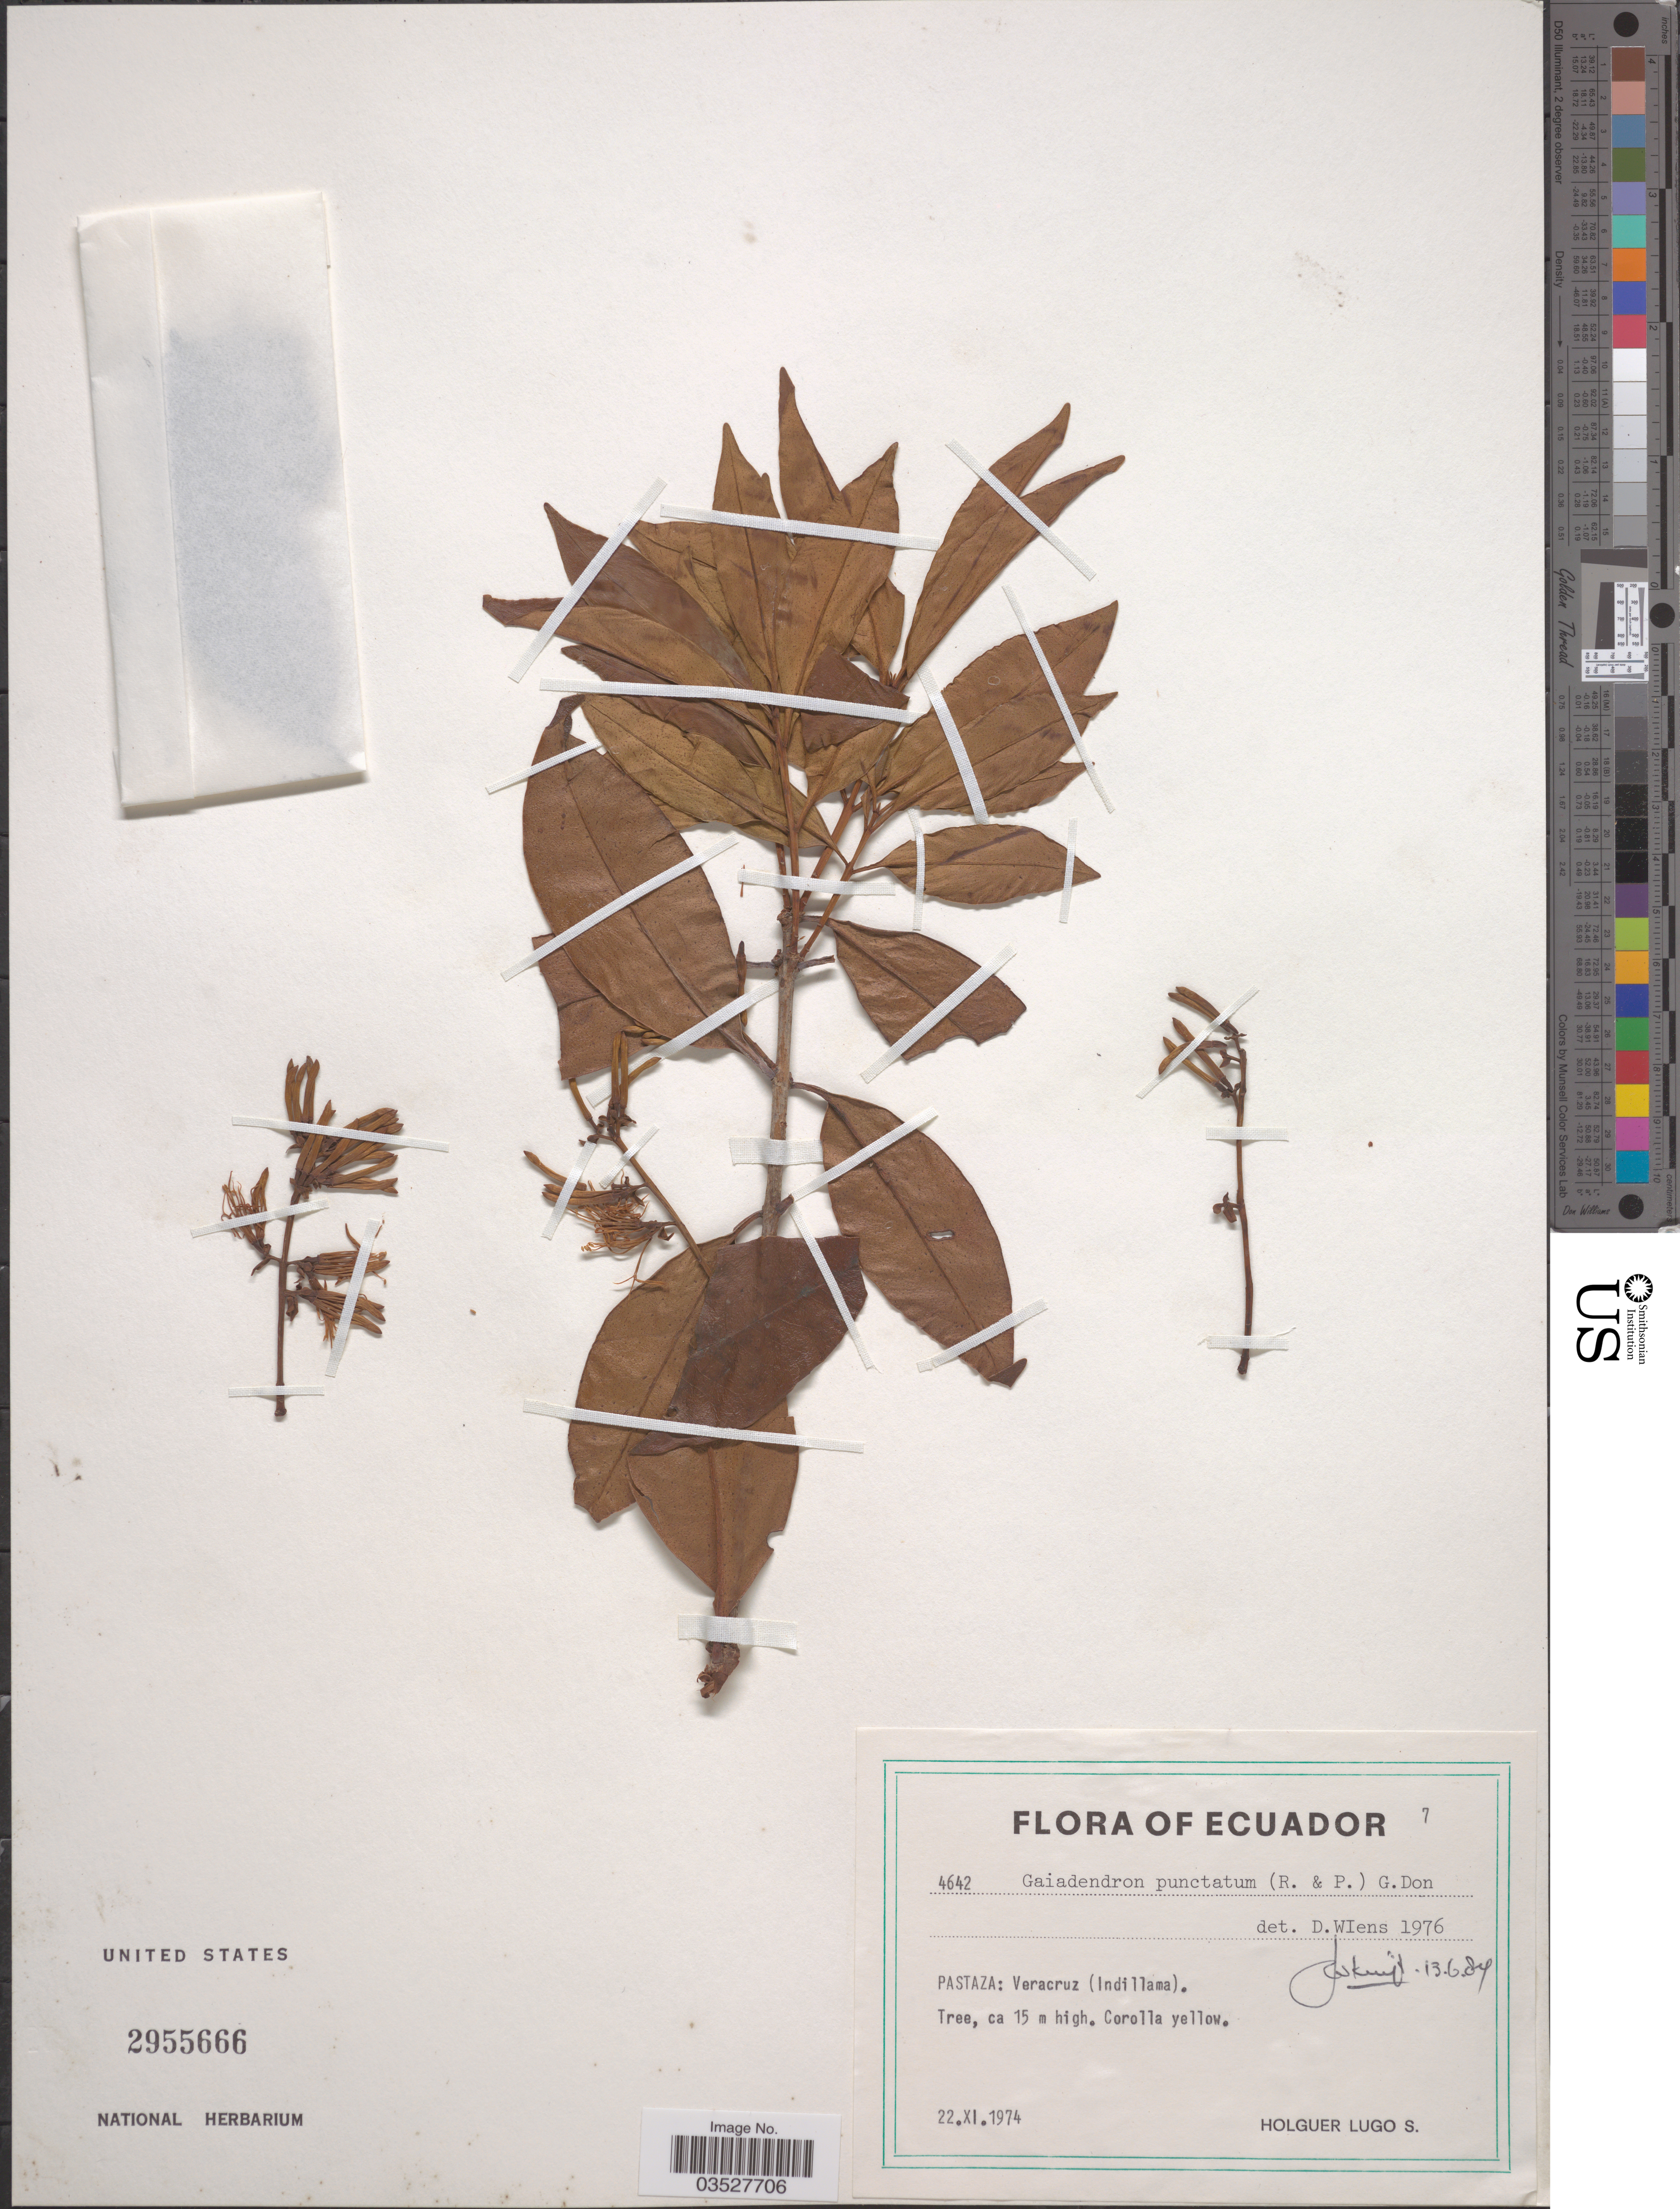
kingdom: Plantae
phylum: Tracheophyta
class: Magnoliopsida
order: Santalales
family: Loranthaceae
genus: Gaiadendron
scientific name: Gaiadendron punctatum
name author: (Ruiz & Pav.) G. Don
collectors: H. Lugo S.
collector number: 4642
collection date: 1974-11-22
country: Ecuador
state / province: Pastaza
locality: Veracruz (Indillama).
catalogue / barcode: US 2955666